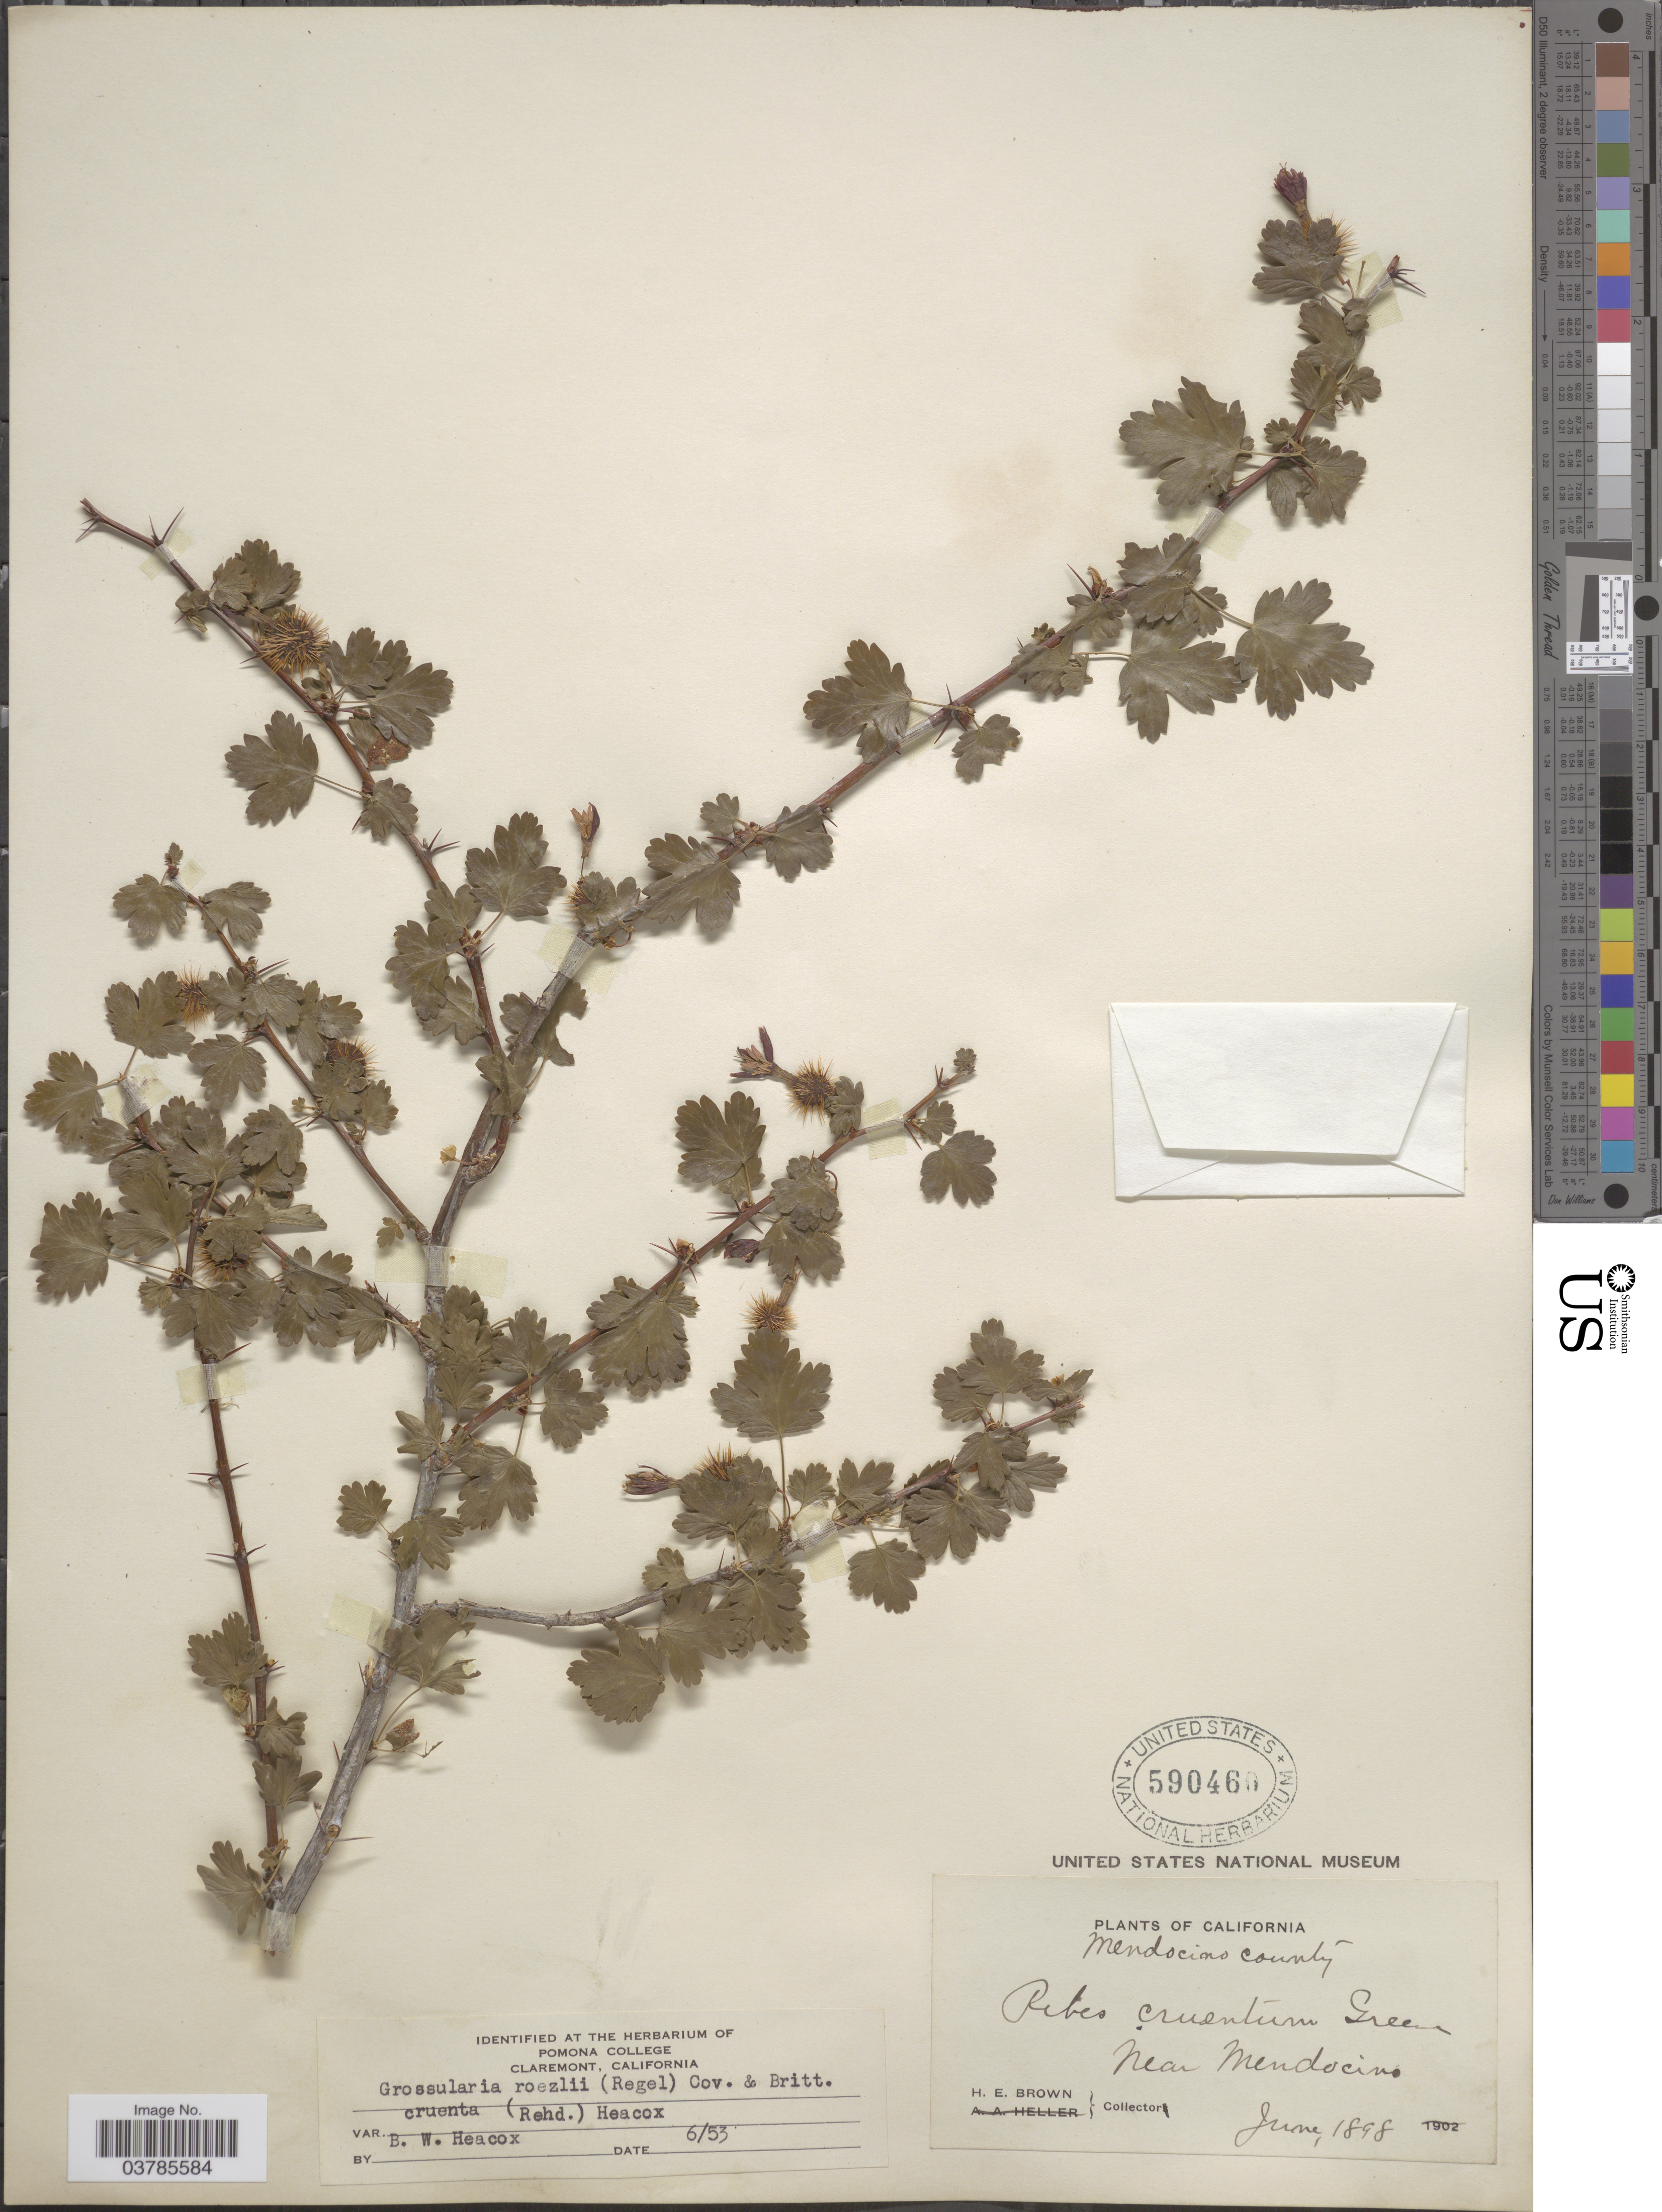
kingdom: Plantae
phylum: Tracheophyta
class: Magnoliopsida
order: Saxifragales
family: Grossulariaceae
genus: Ribes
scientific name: Ribes roezlii var. cruentum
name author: (Greene) Rehder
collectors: H. E. Brown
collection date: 1898-06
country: United States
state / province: California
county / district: Mendocino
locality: Mendocino County. Near Mendocino.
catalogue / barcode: US 590460